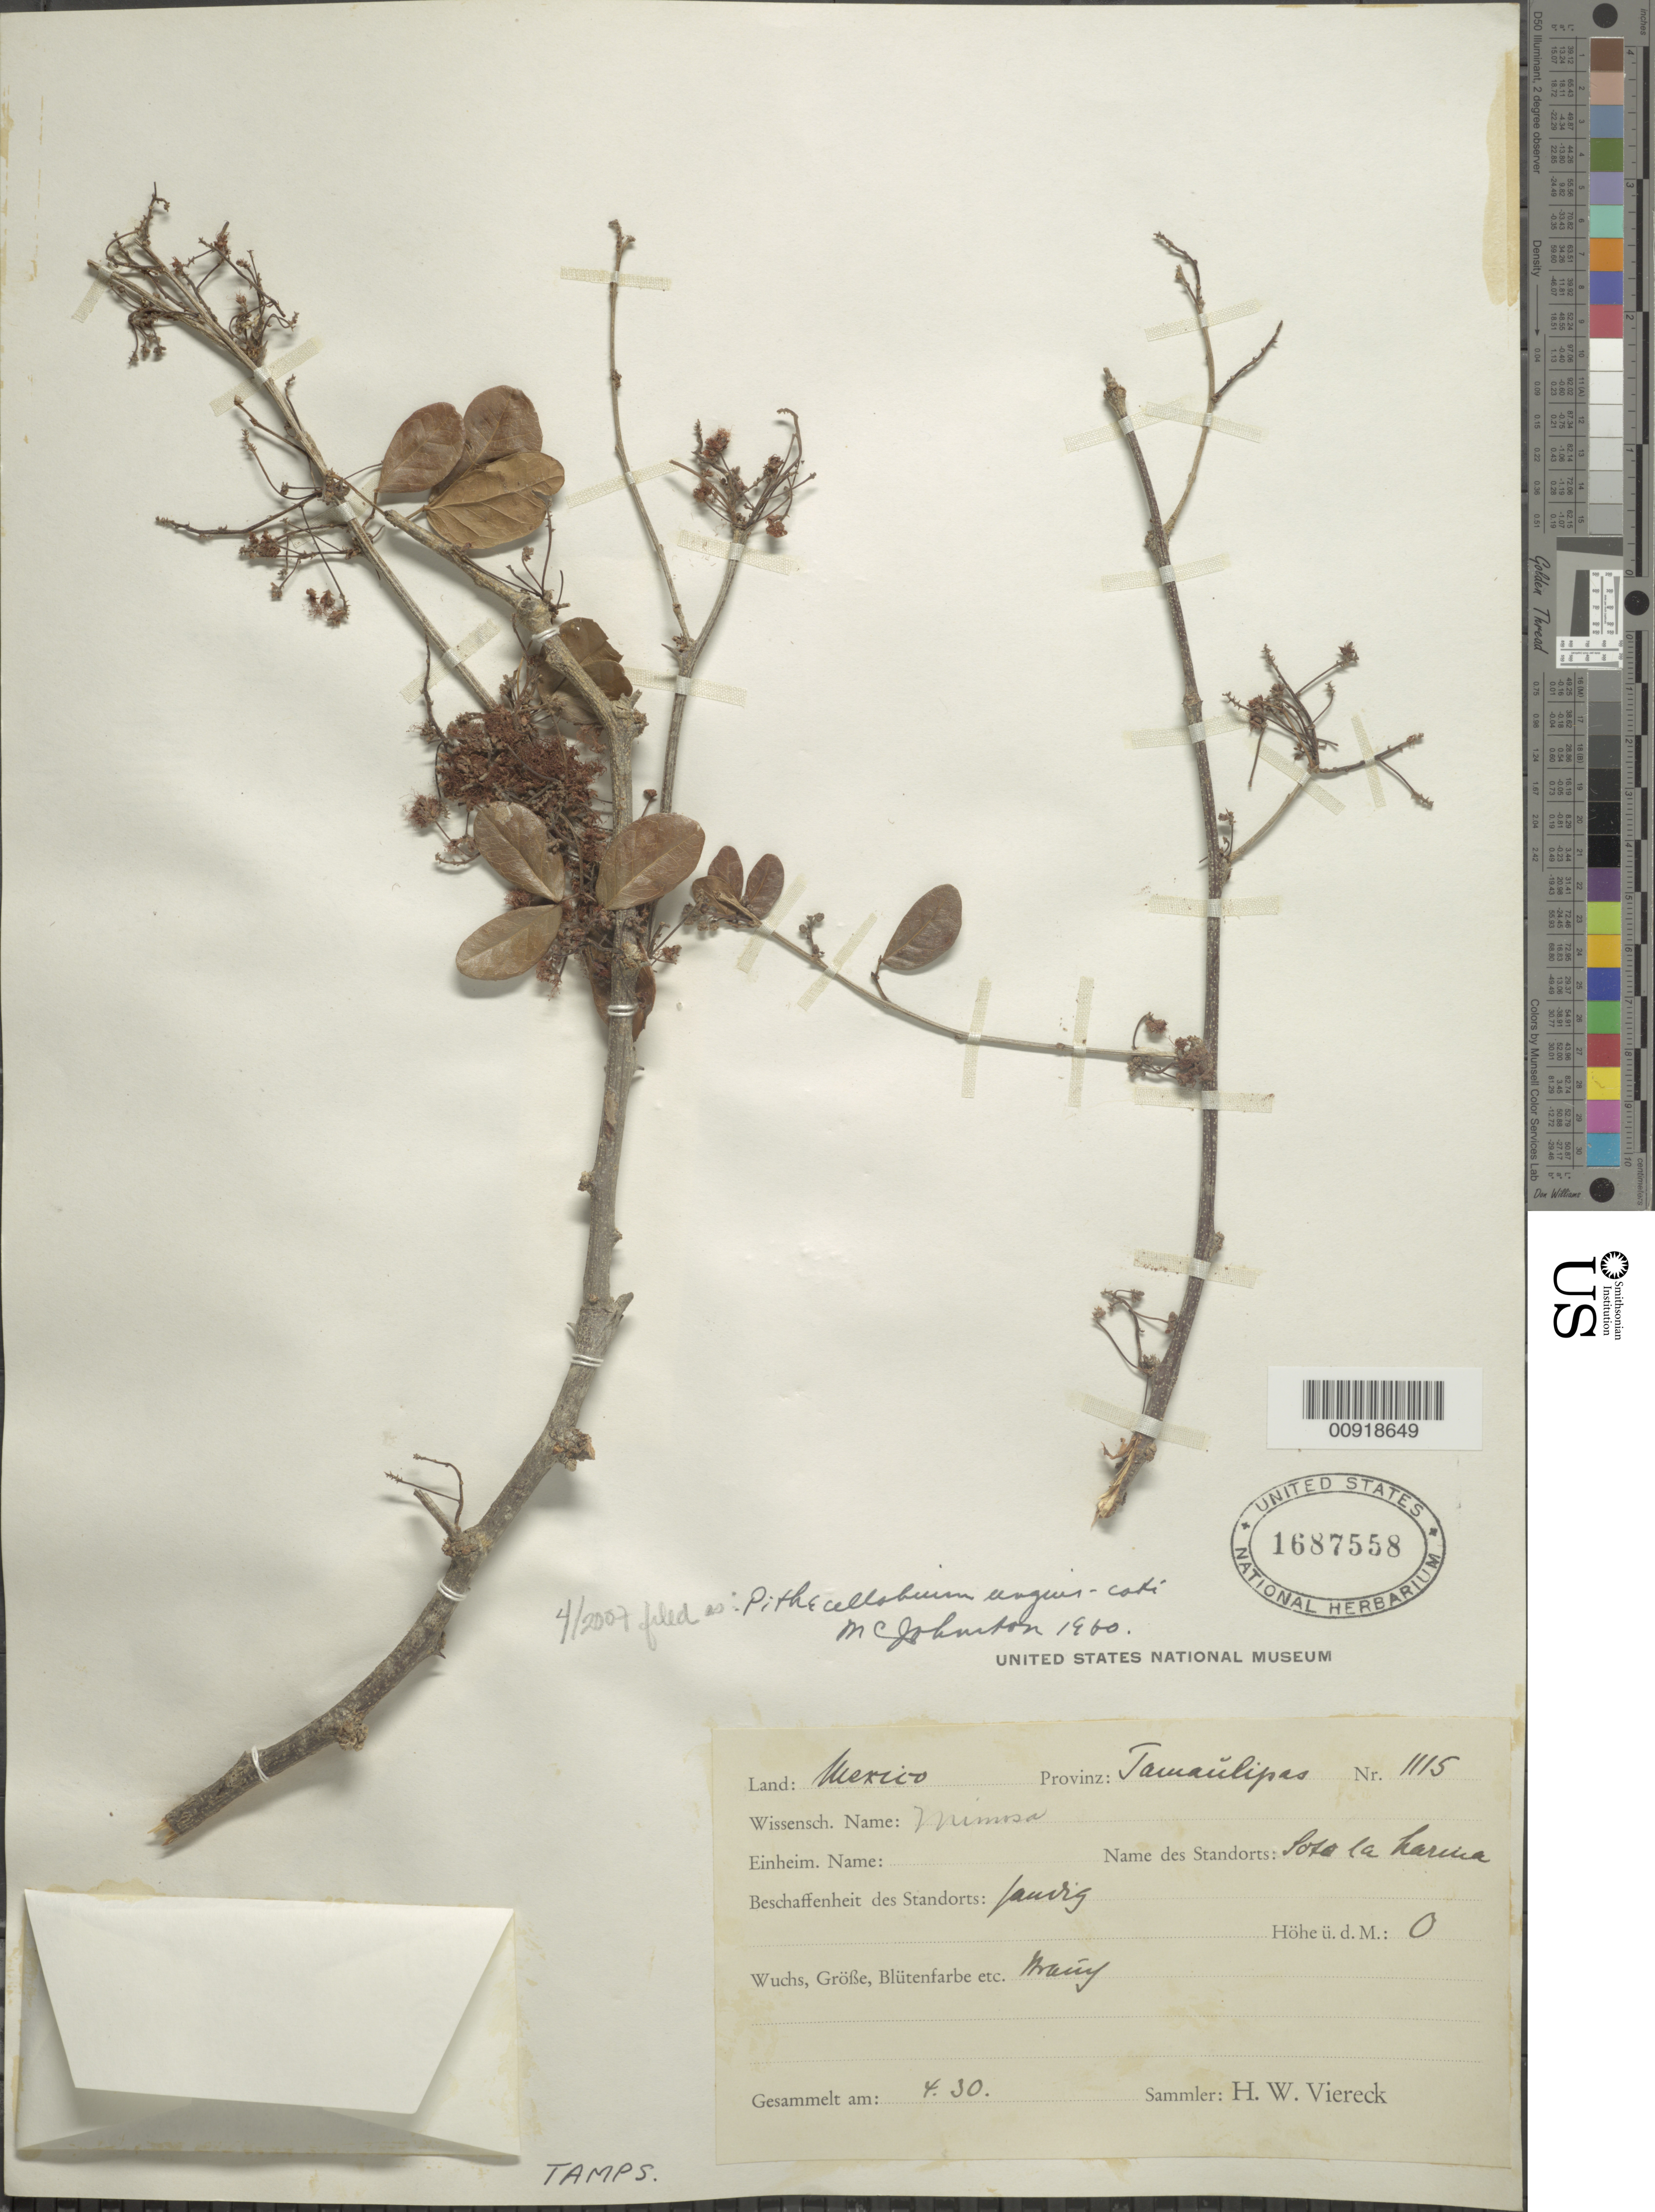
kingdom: Plantae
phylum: Tracheophyta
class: Magnoliopsida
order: Fabales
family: Fabaceae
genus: Pithecellobium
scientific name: Pithecellobium unguis-cati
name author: (L.) Benth.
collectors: H. W. Viereck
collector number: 1115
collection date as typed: Apr 1930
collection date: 1930-04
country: Mexico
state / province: Tamaulipas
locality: Poso La Harina.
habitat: Fauirg [illegible]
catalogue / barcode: US 1687558